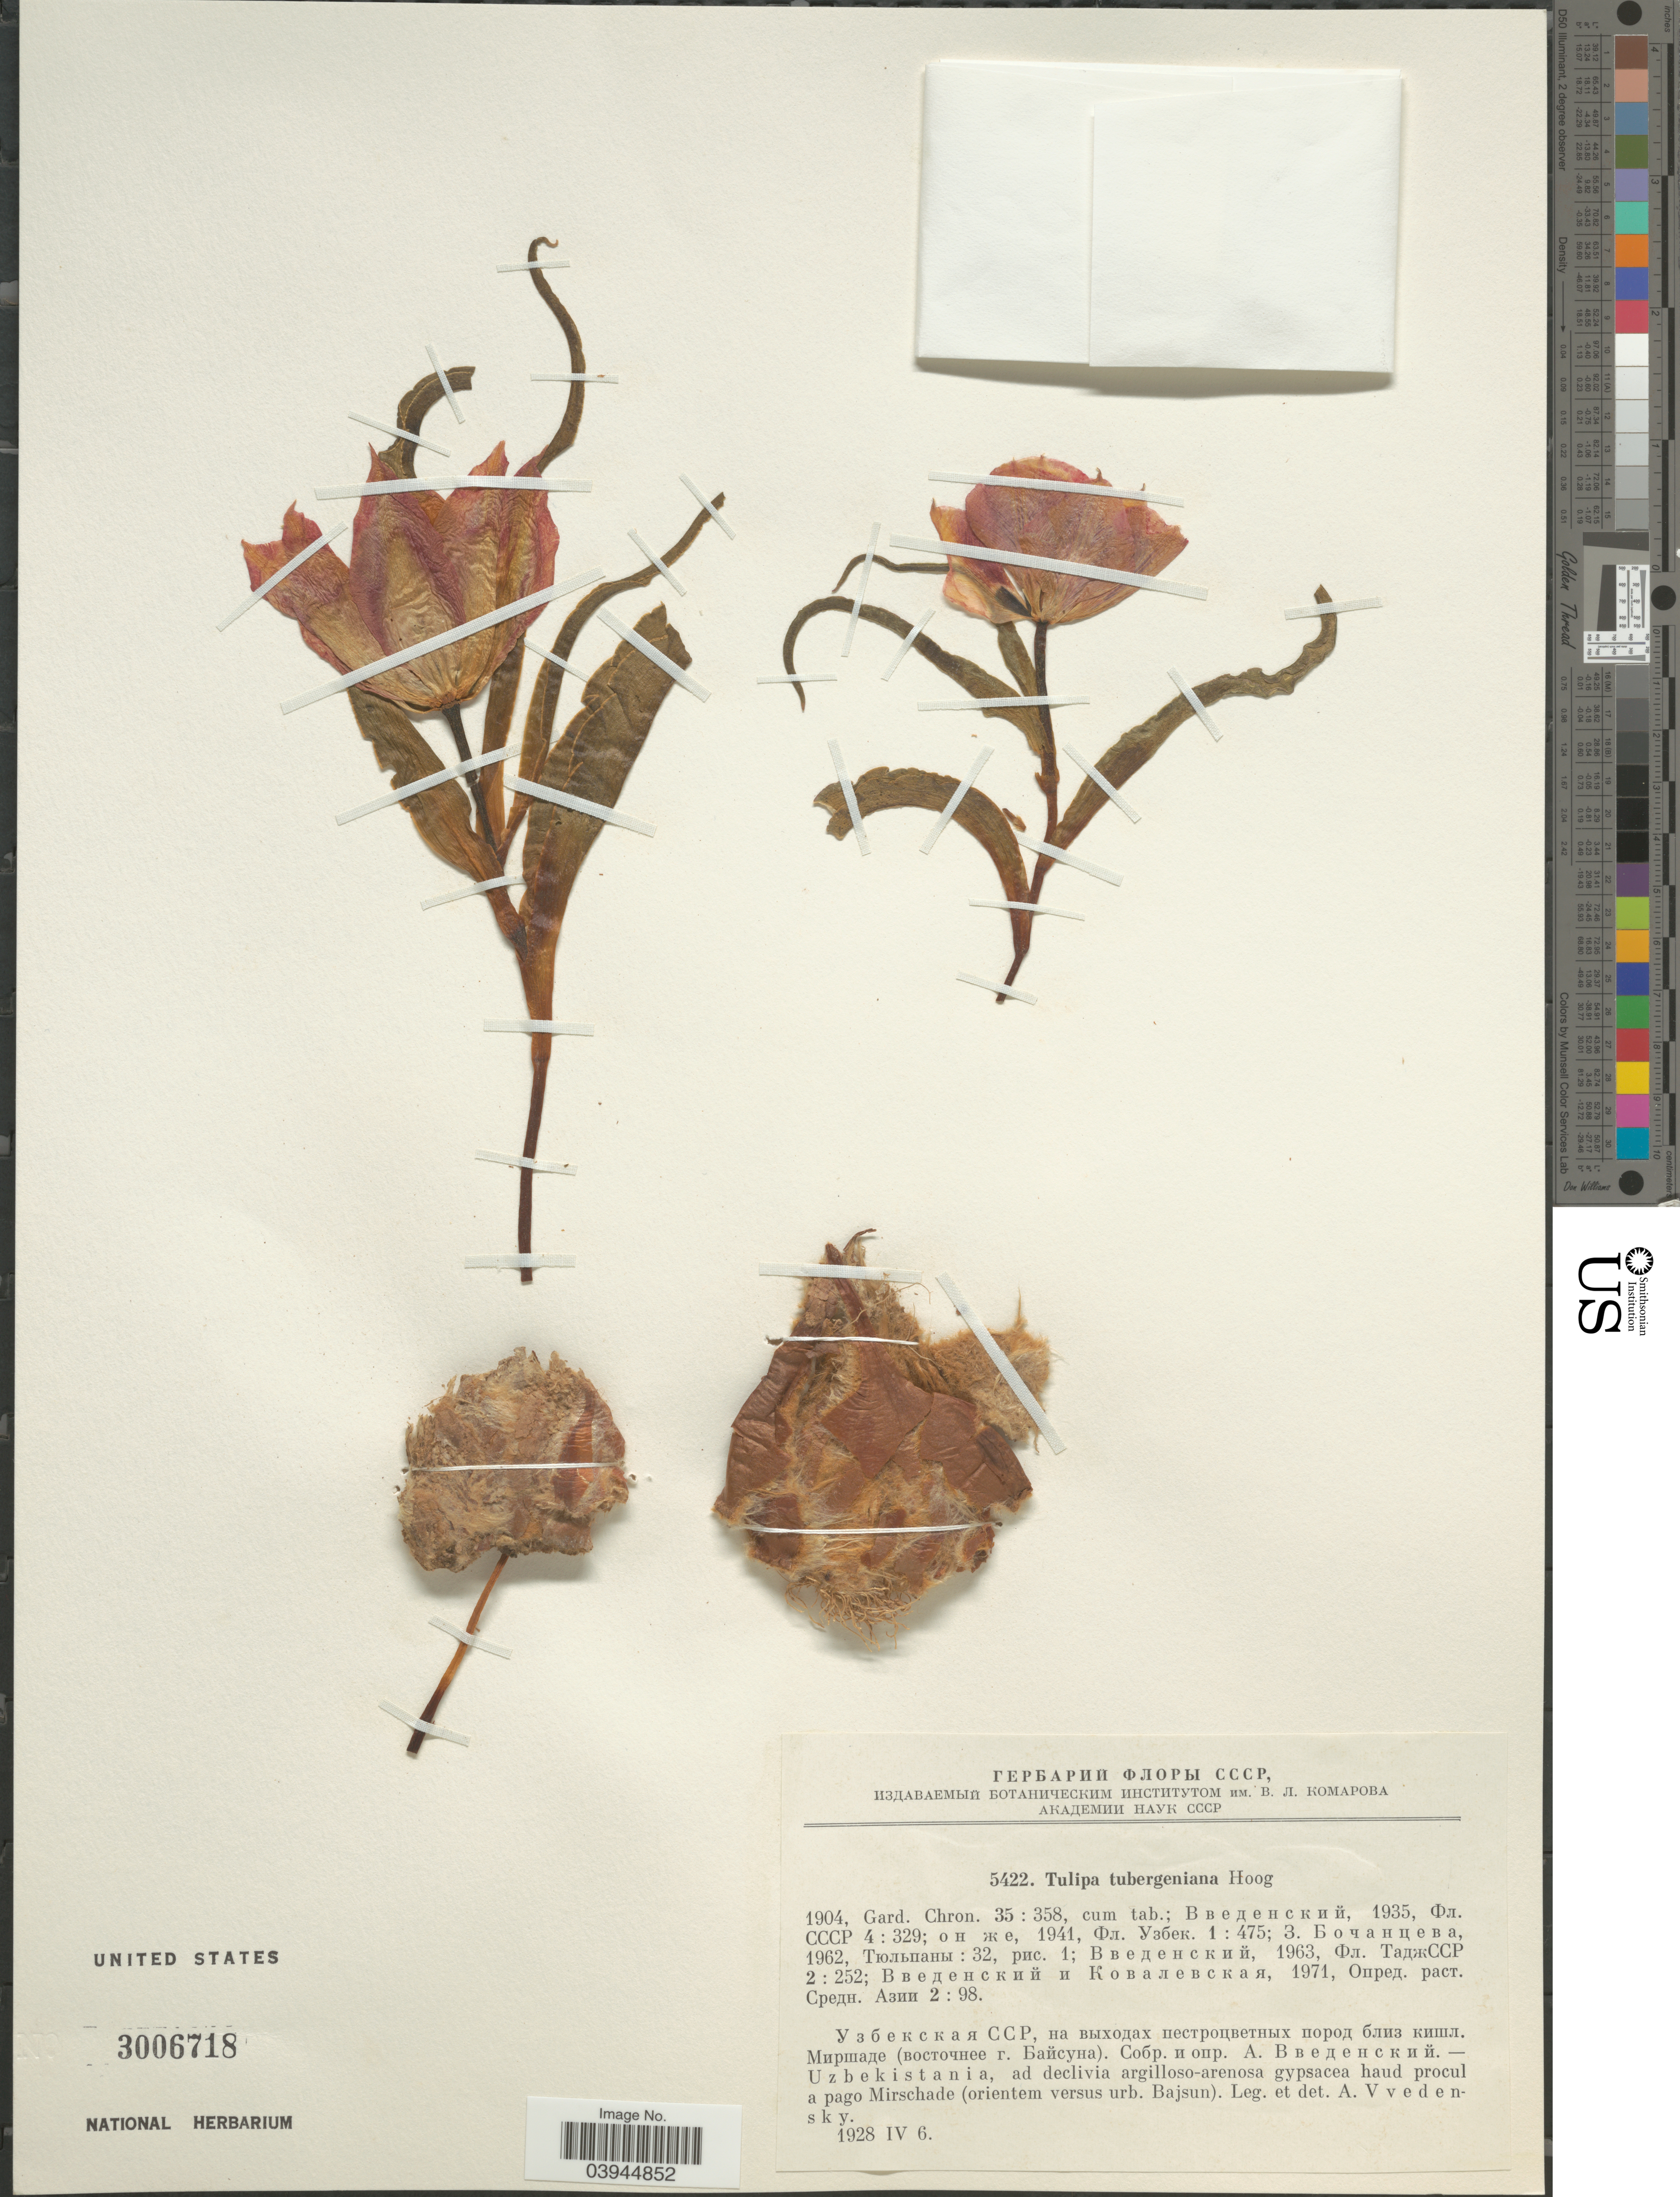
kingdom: Plantae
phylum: Tracheophyta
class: Liliopsida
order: Liliales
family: Liliaceae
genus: Tulipa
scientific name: Tulipa tubergeniana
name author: Hoog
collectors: A. Vvedensky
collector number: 5422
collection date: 1928-04-06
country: Uzbekistan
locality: Ad declivia argilloso-arenosa gypsacea haud procul a pago Mirschade (orientem versus urb. Bajsun).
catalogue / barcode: US 3006718